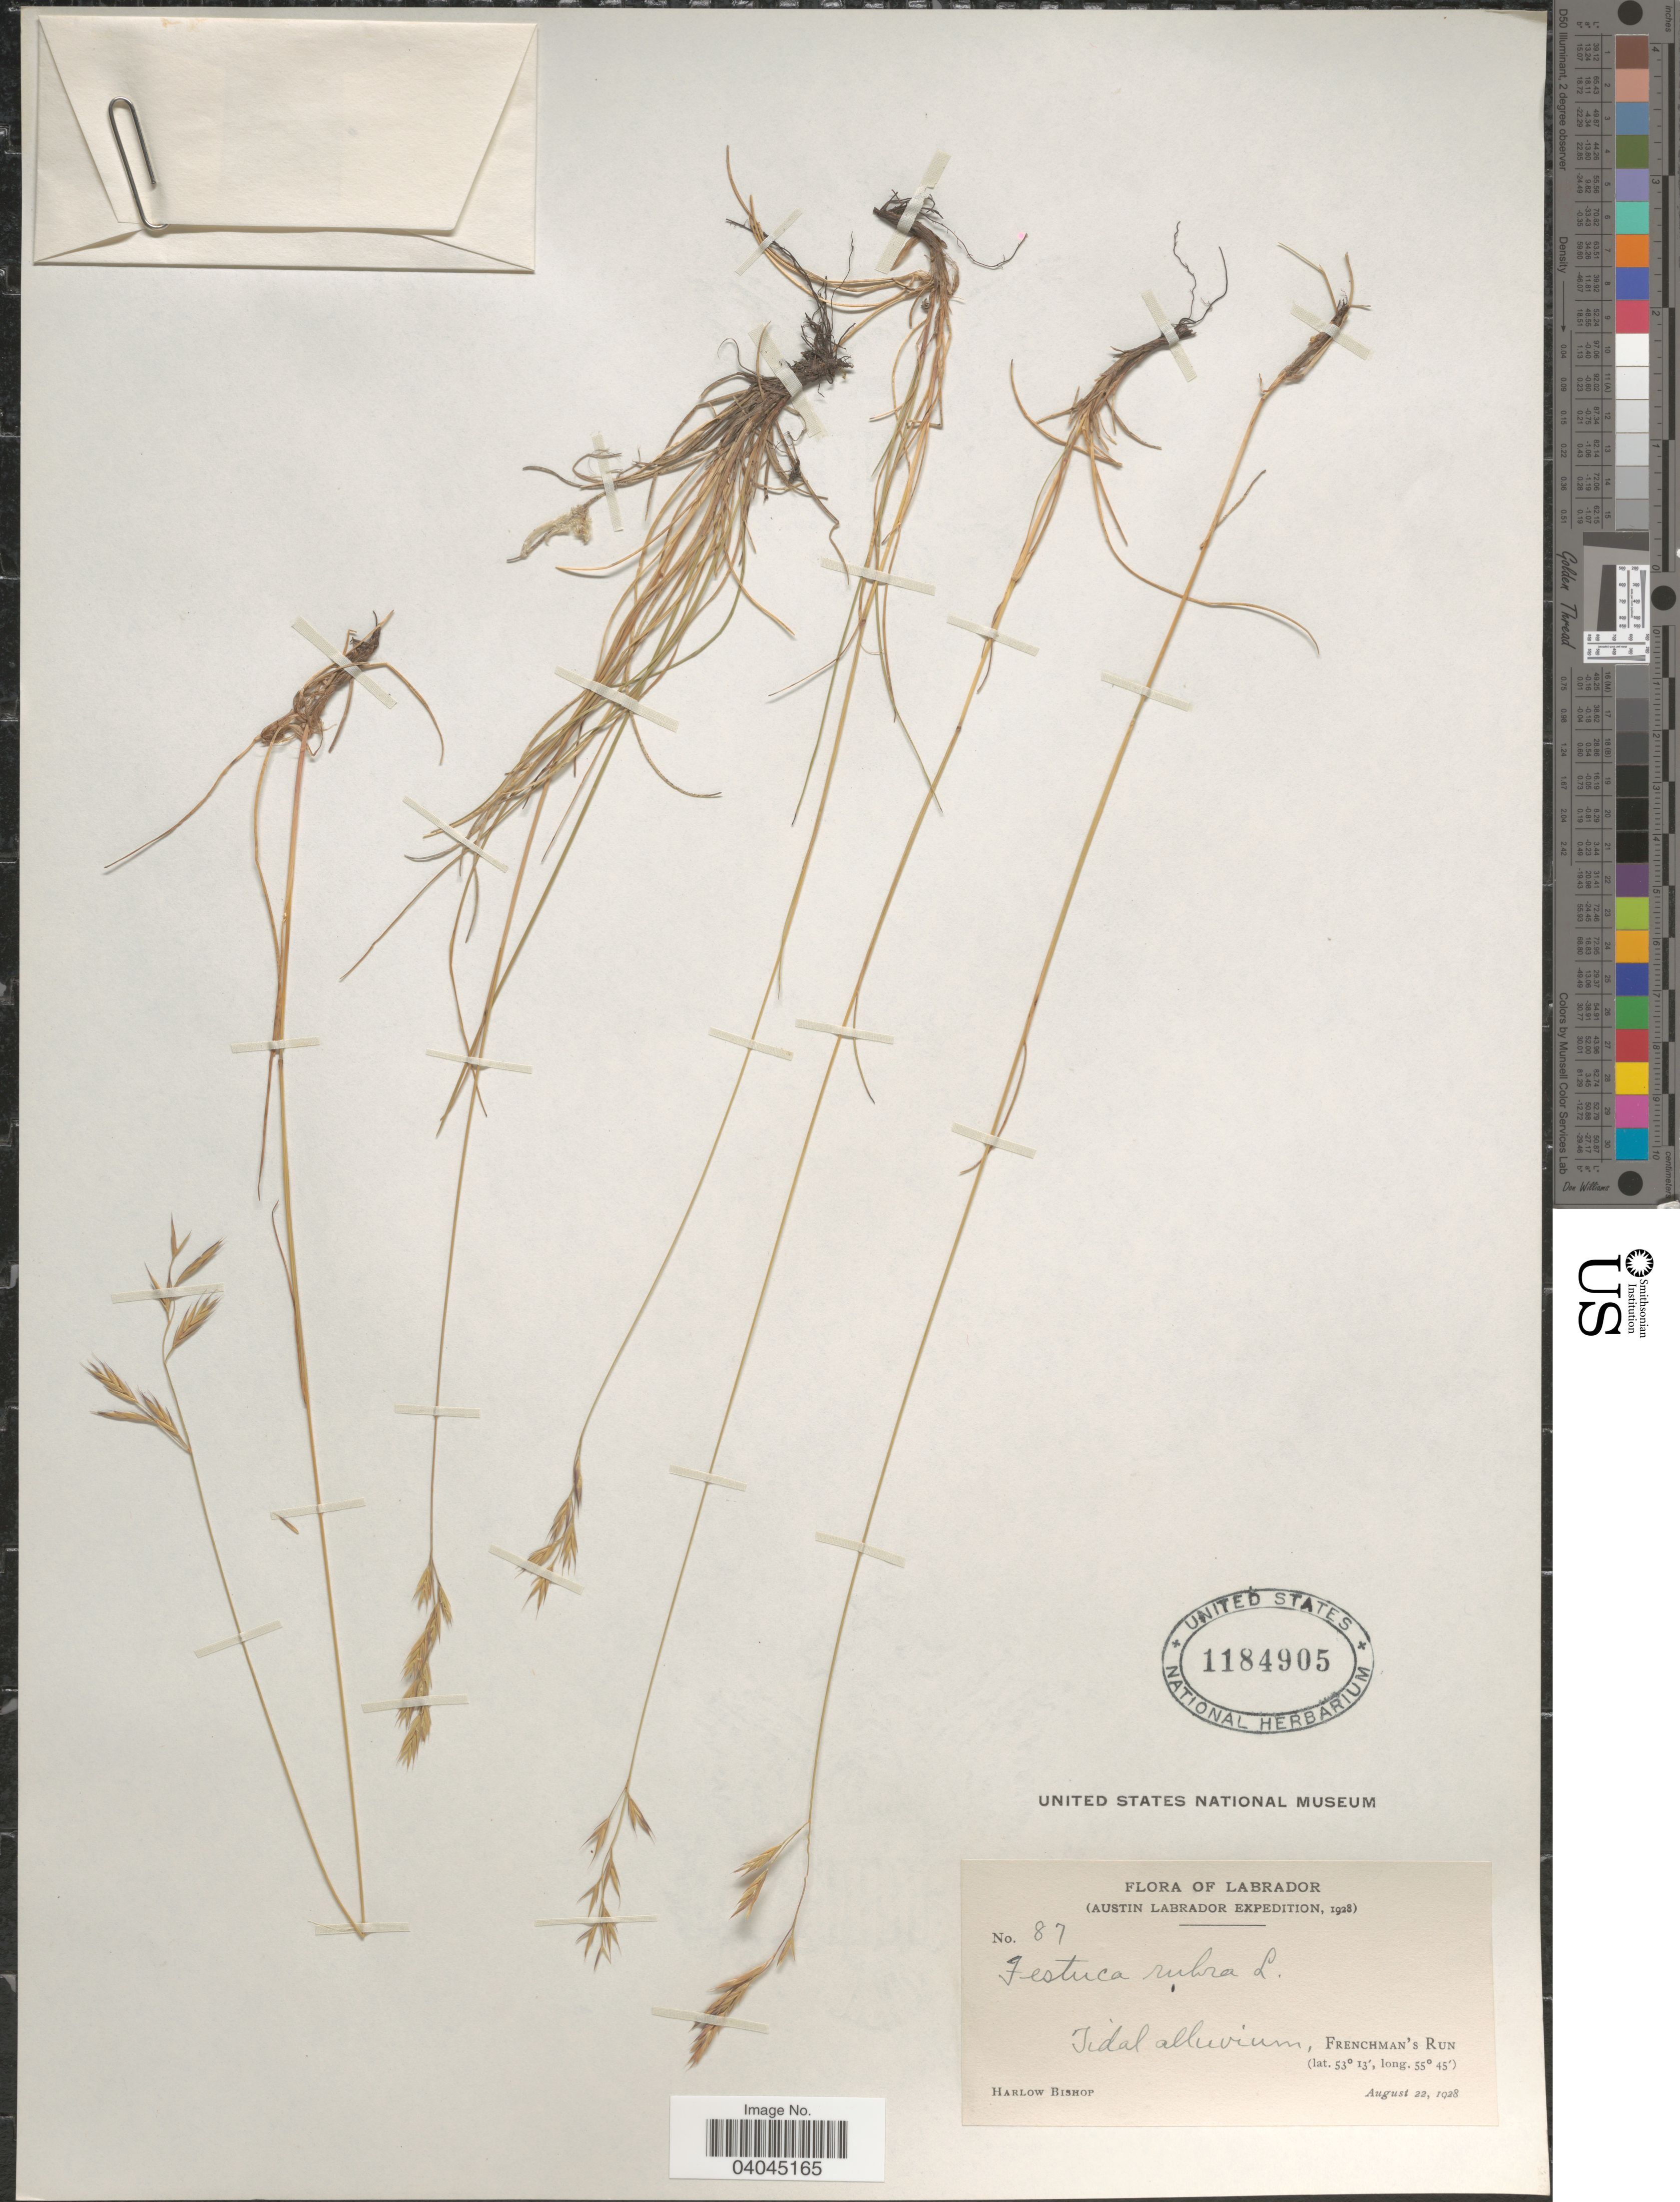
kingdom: Plantae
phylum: Tracheophyta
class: Liliopsida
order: Poales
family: Poaceae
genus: Festuca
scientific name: Festuca rubra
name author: L.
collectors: H. Bishop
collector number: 87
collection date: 1928-08-22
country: Canada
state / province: Newfoundland and Labrador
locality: Labrador. Frenchman's Run.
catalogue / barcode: US 1184905